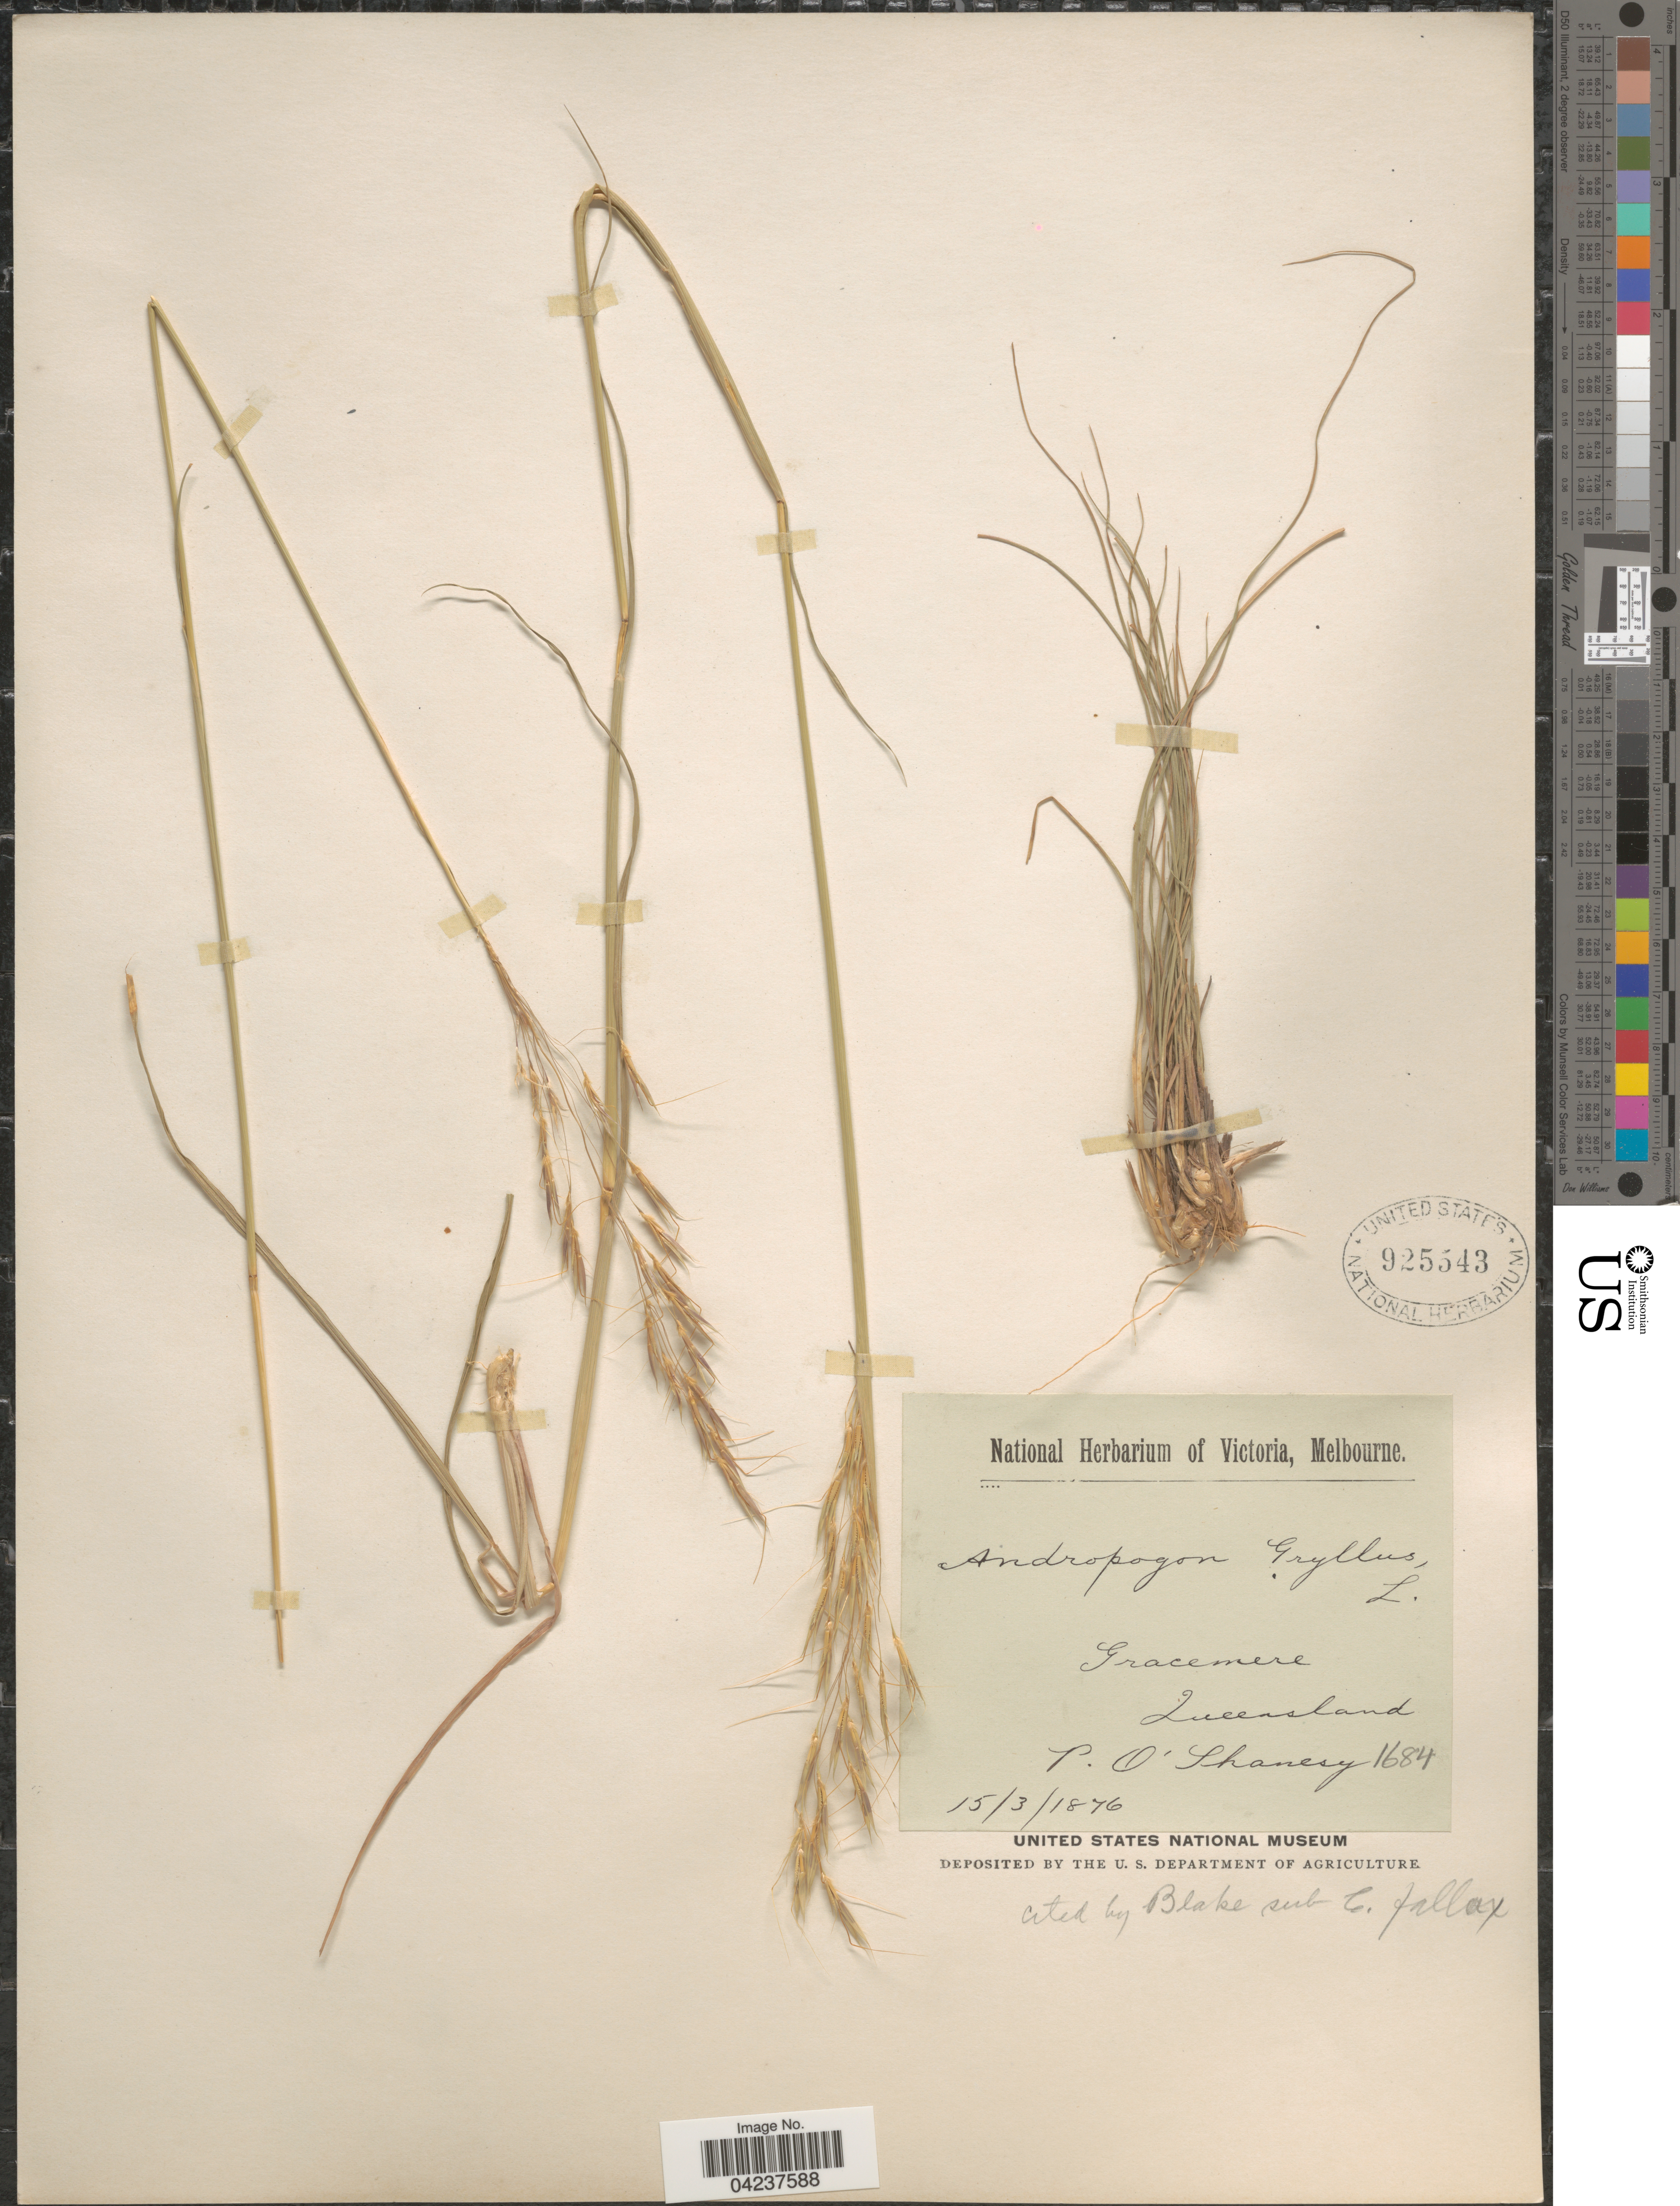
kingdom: Plantae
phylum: Tracheophyta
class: Liliopsida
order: Poales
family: Poaceae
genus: Chrysopogon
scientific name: Chrysopogon fallax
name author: S.T. Blake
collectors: P. O'shanesy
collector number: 1684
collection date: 1876-03-15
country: Australia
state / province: Queensland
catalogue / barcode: US 925543